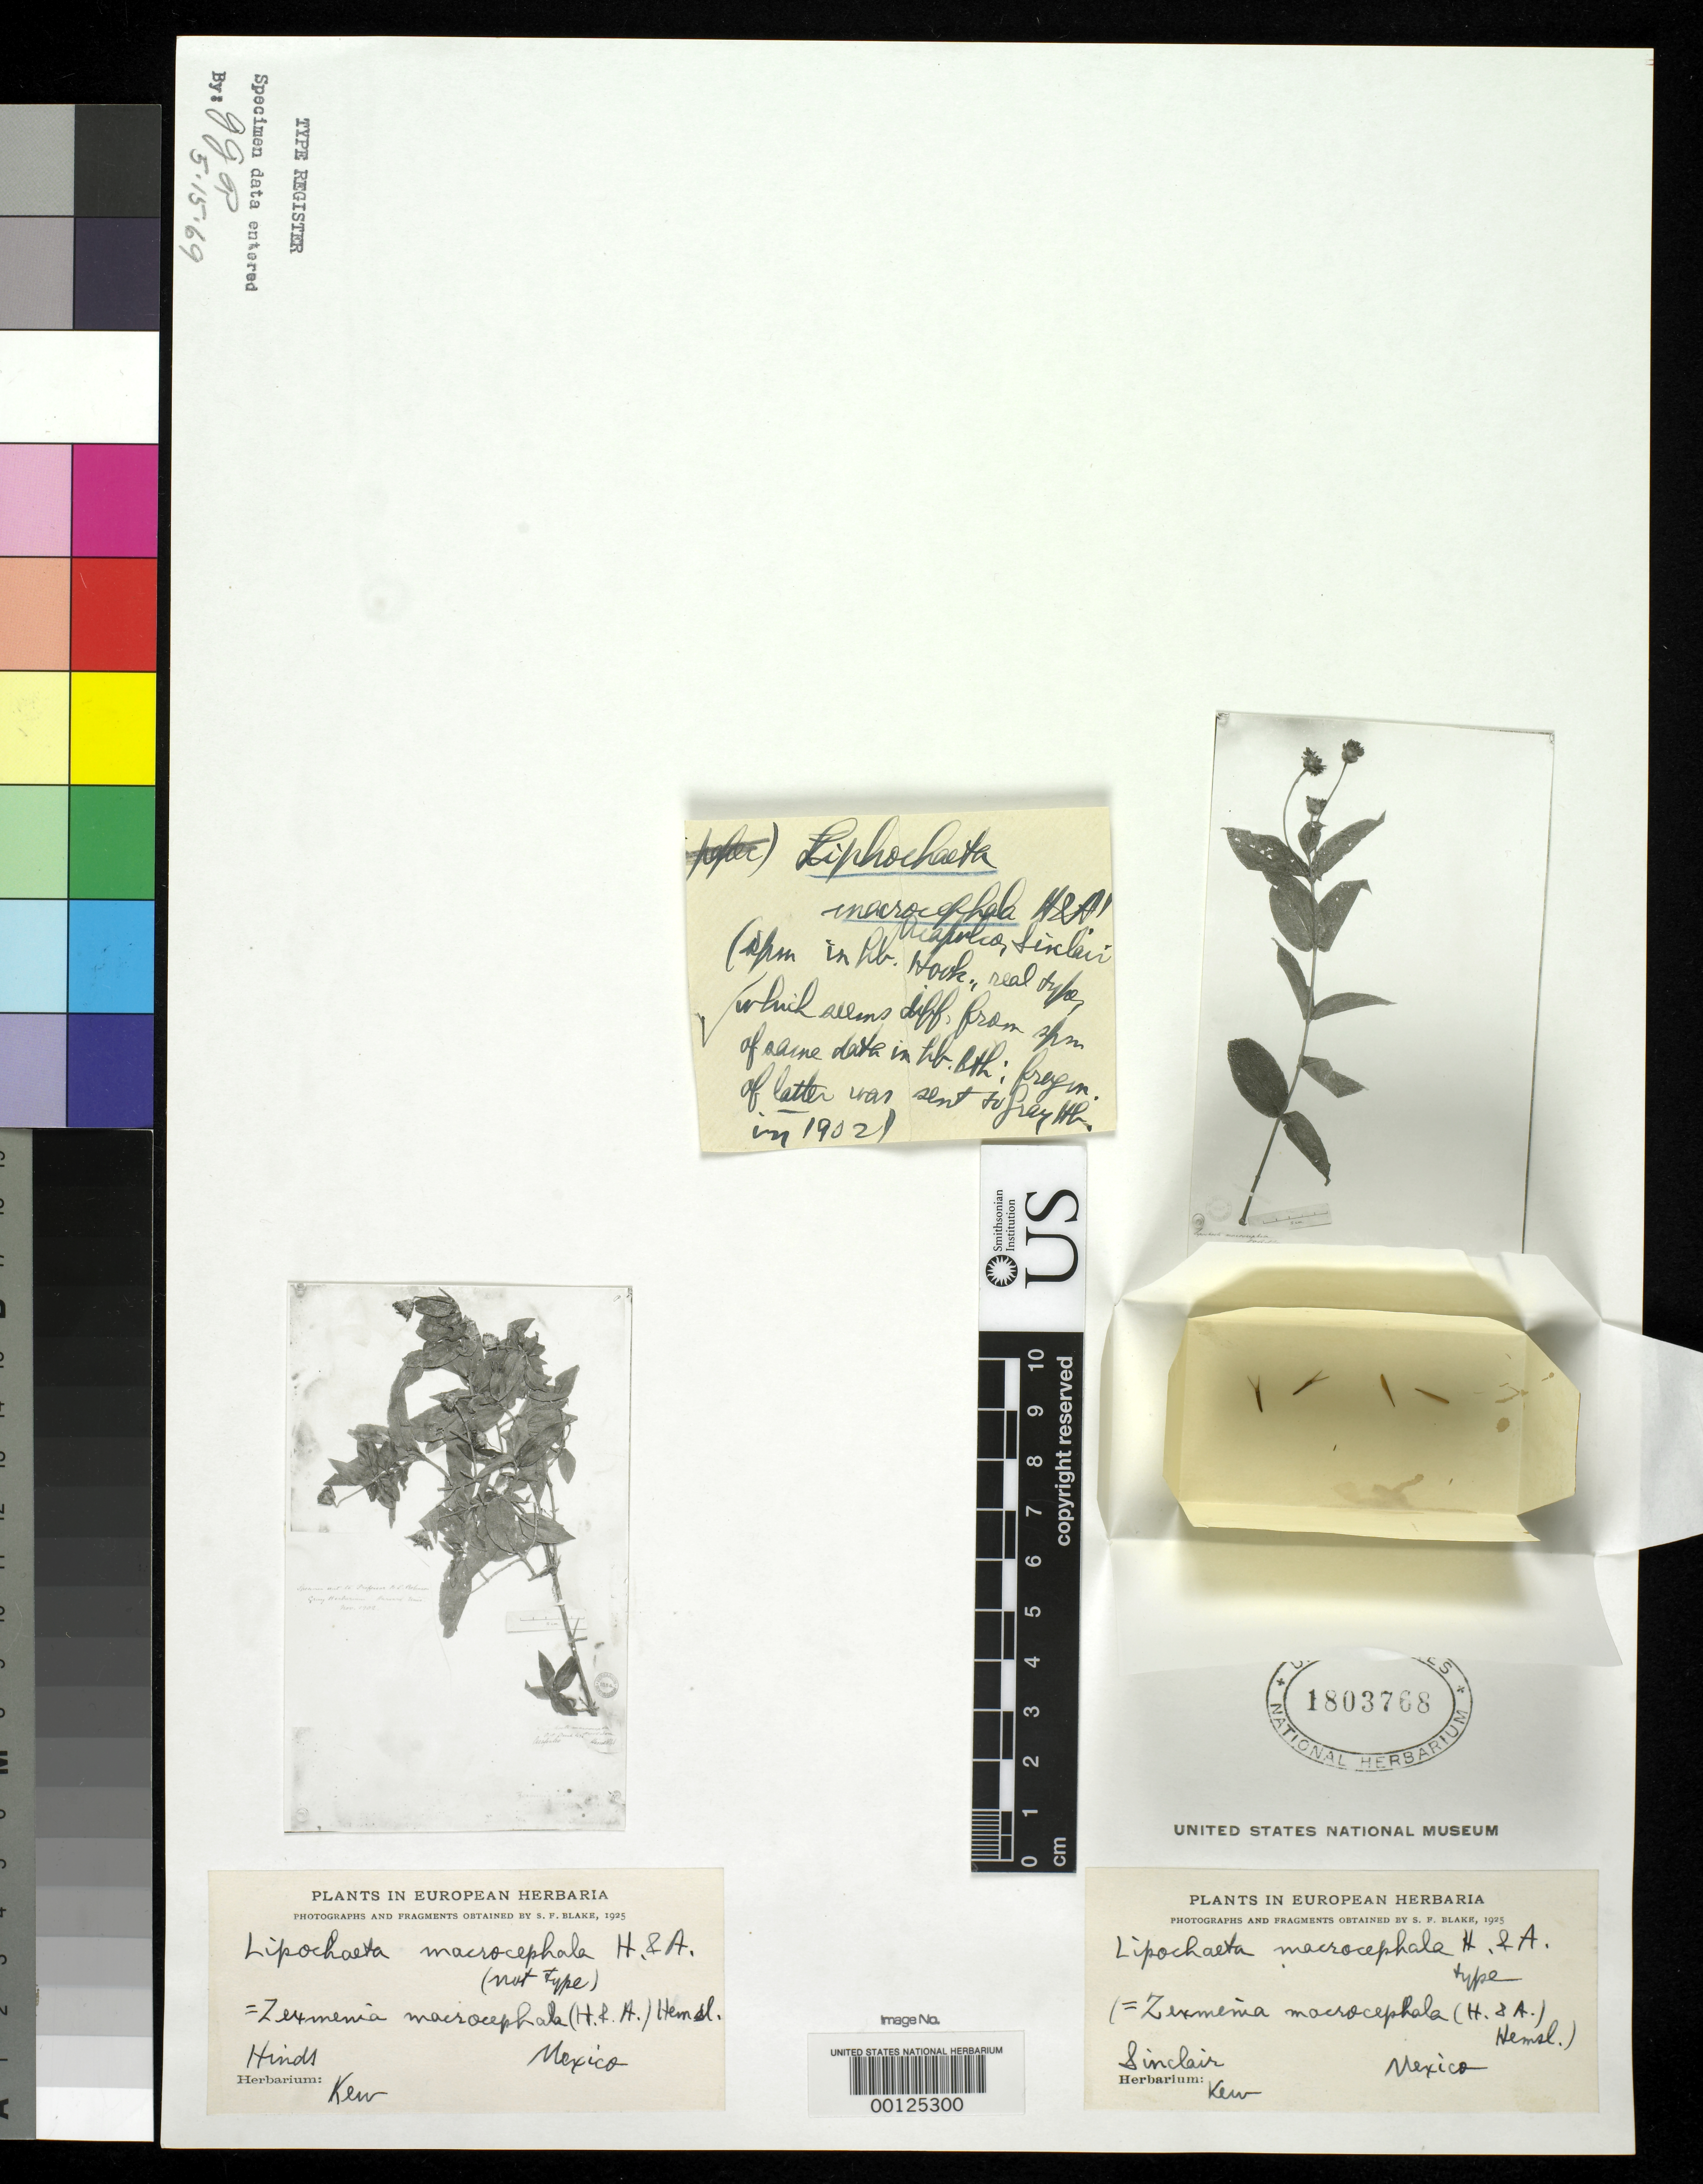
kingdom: Plantae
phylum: Tracheophyta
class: Magnoliopsida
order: Asterales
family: Asteraceae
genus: Lipochaeta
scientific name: Lipochaeta macrocephala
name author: Hook. & Arn.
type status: Type Material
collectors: J. Sinclair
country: Mexico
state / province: Guerrero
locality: Acapulco.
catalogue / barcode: US 1803768